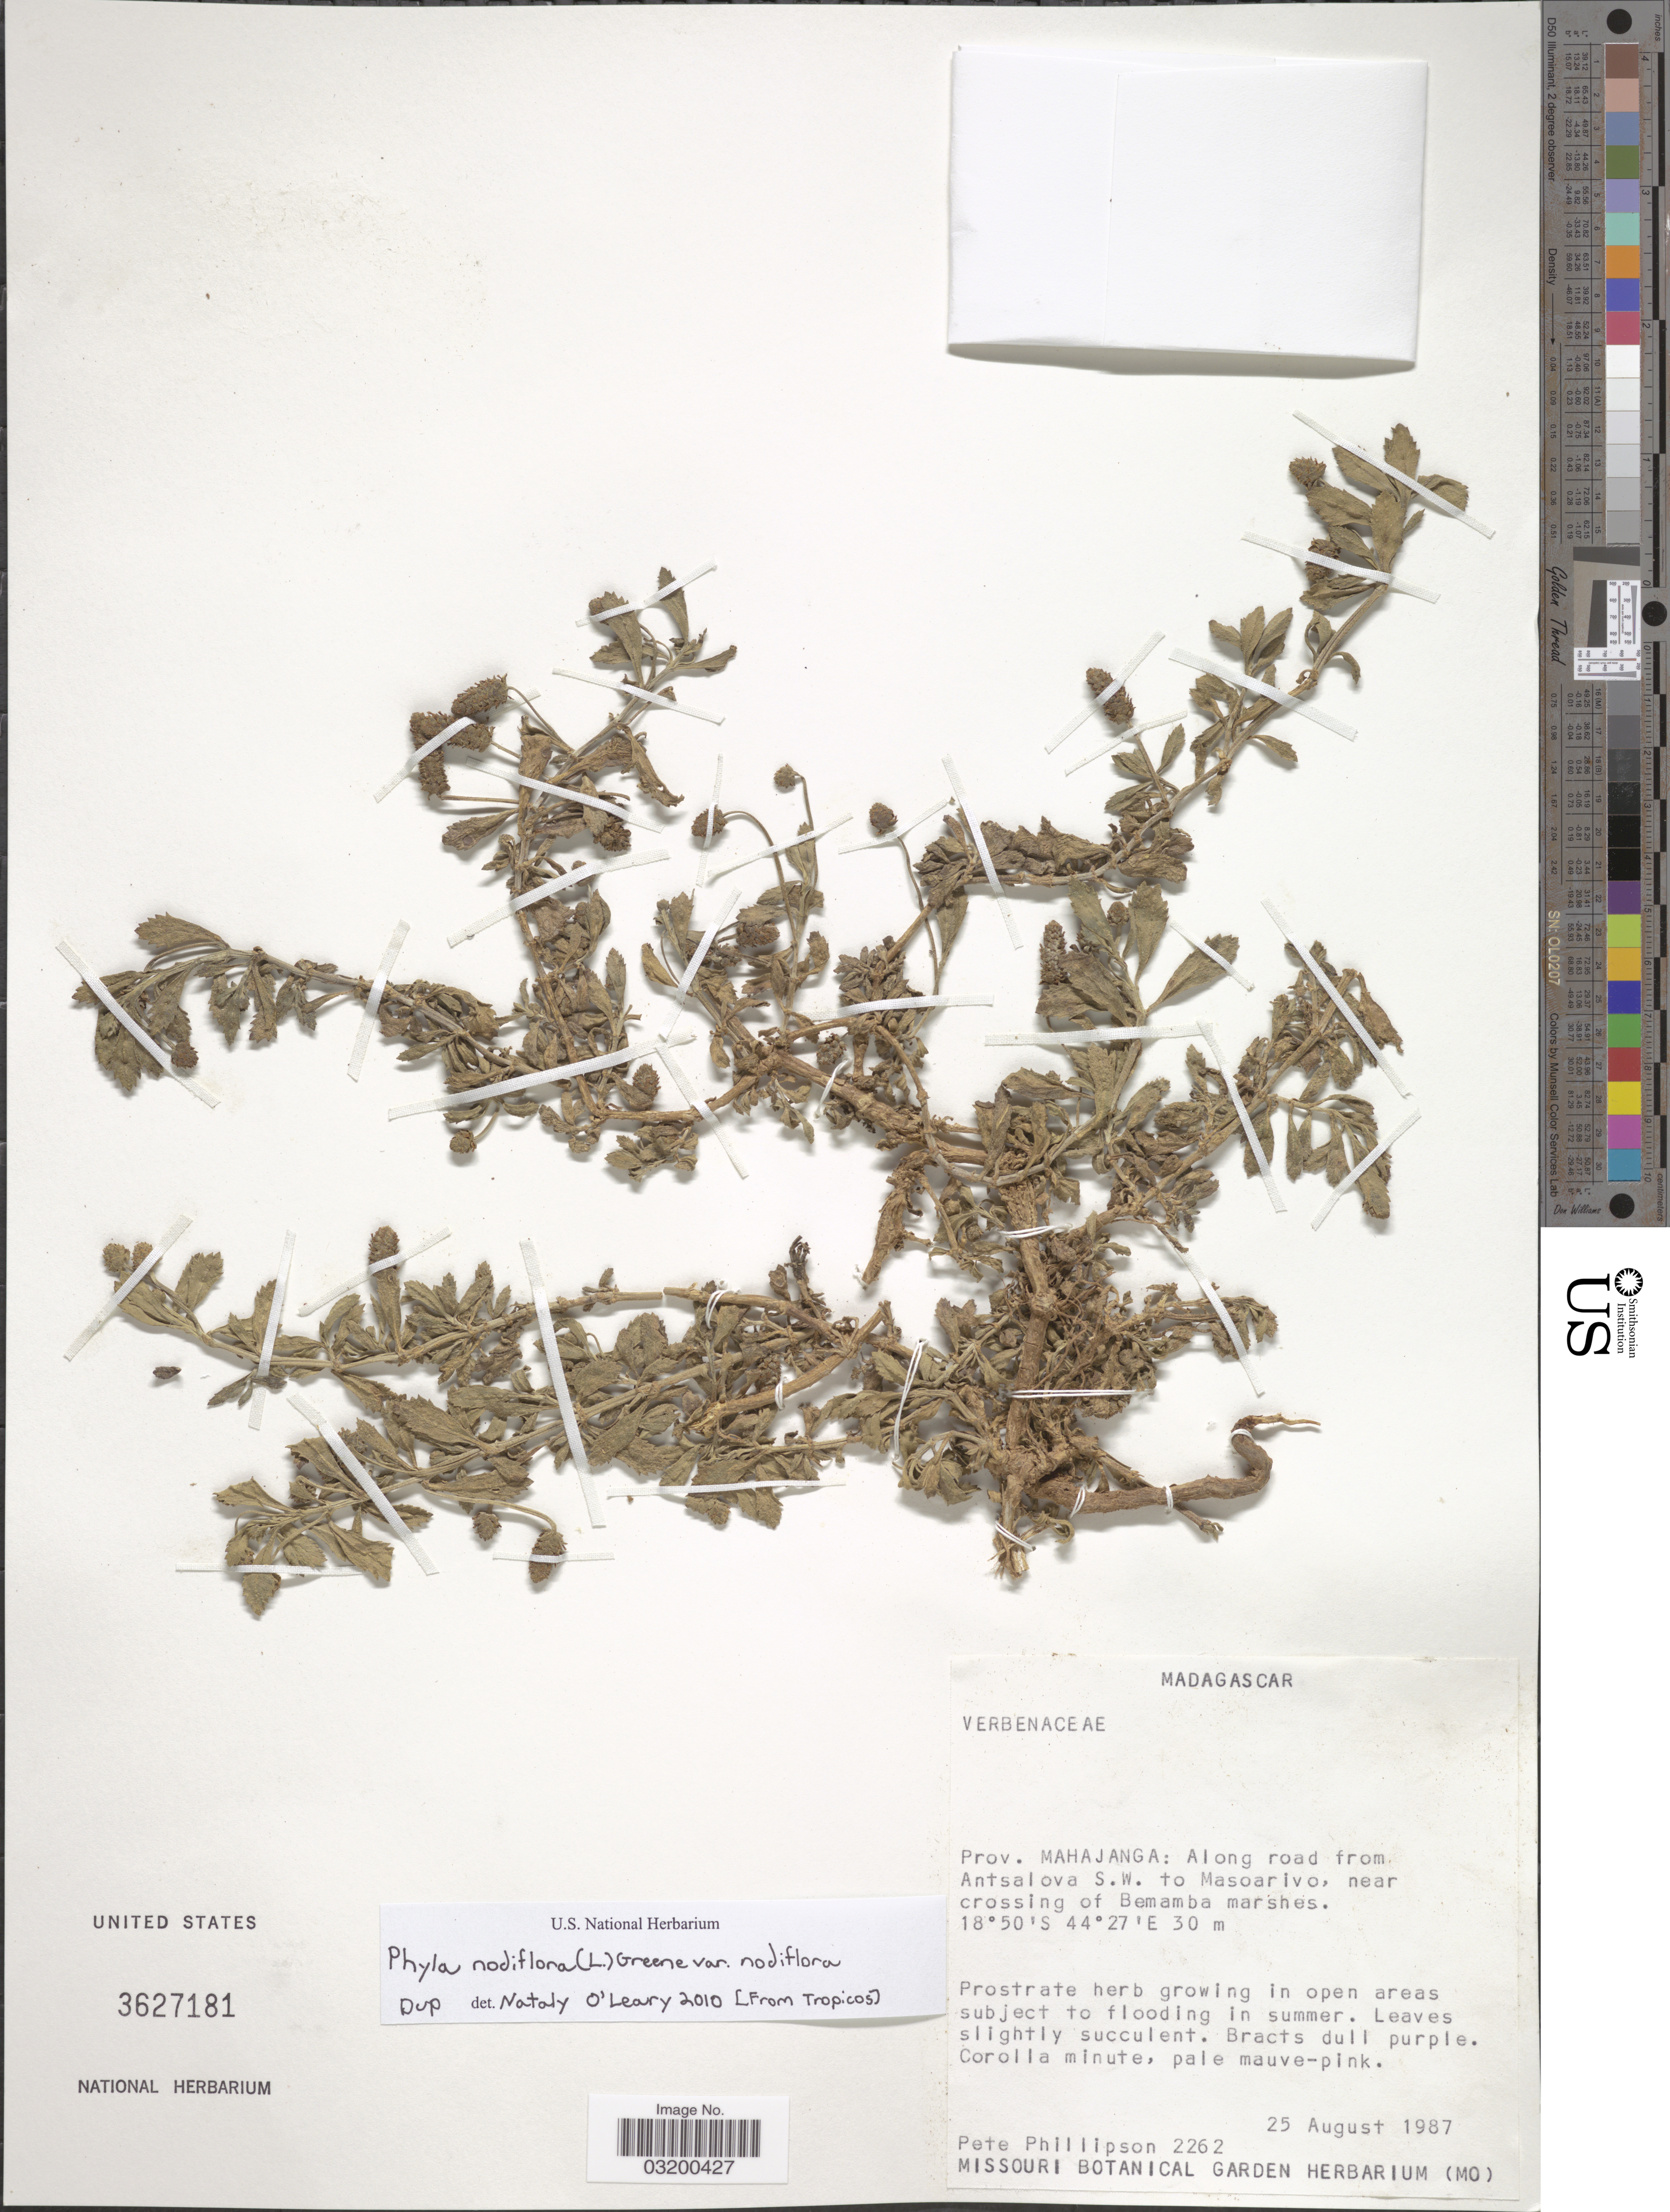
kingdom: Plantae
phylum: Tracheophyta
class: Magnoliopsida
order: Lamiales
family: Verbenaceae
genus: Phyla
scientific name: Phyla nodiflora var. nodiflora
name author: (L.) Greene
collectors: P. B. Phillipson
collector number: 2262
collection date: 1987-08-25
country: Madagascar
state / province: Melaky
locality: Along road from Antsalova S.W. to Masoarivo, near crossing of Bemamba marshes.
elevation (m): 30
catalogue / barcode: US 3627181